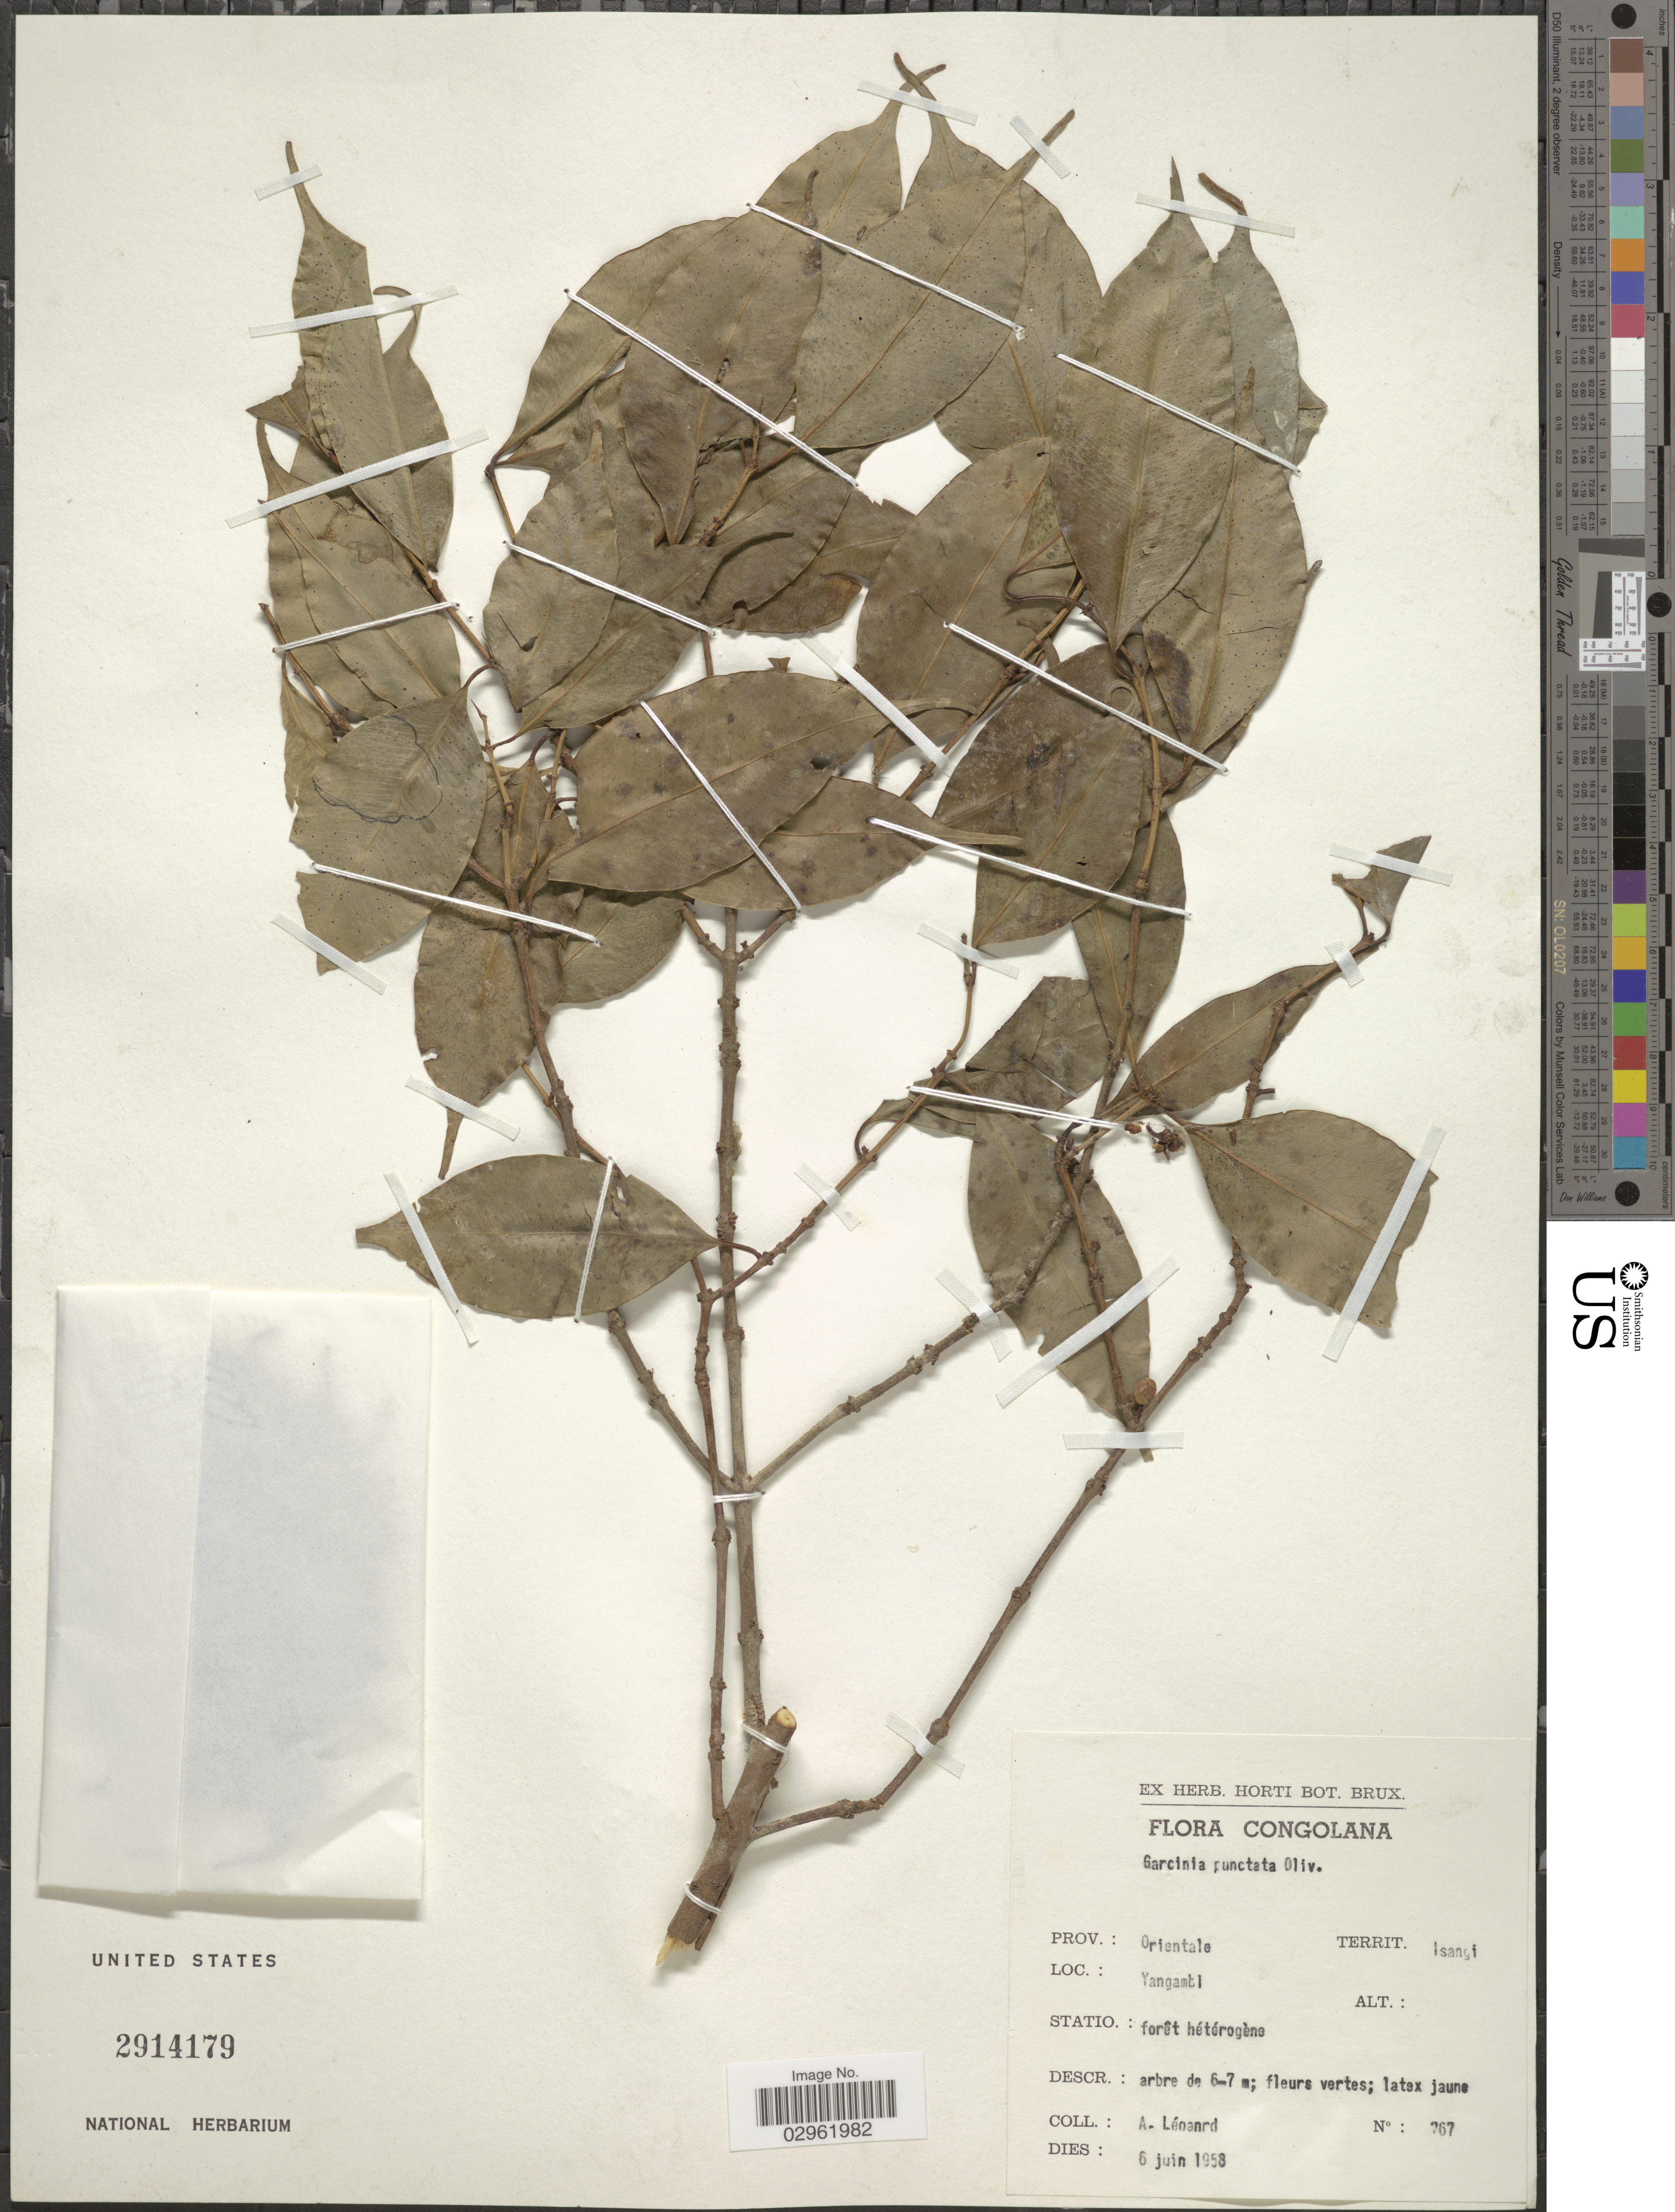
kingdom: Plantae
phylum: Tracheophyta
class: Magnoliopsida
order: Malpighiales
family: Clusiaceae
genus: Garcinia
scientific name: Garcinia punctata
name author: Oliv.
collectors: A. Leonard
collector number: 767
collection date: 1958-06-06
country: Congo, Democratic Republic of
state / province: Tshopo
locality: Territ. Isangi. Yangambi. Statio.: forêt hétérogène.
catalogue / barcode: US 2914179